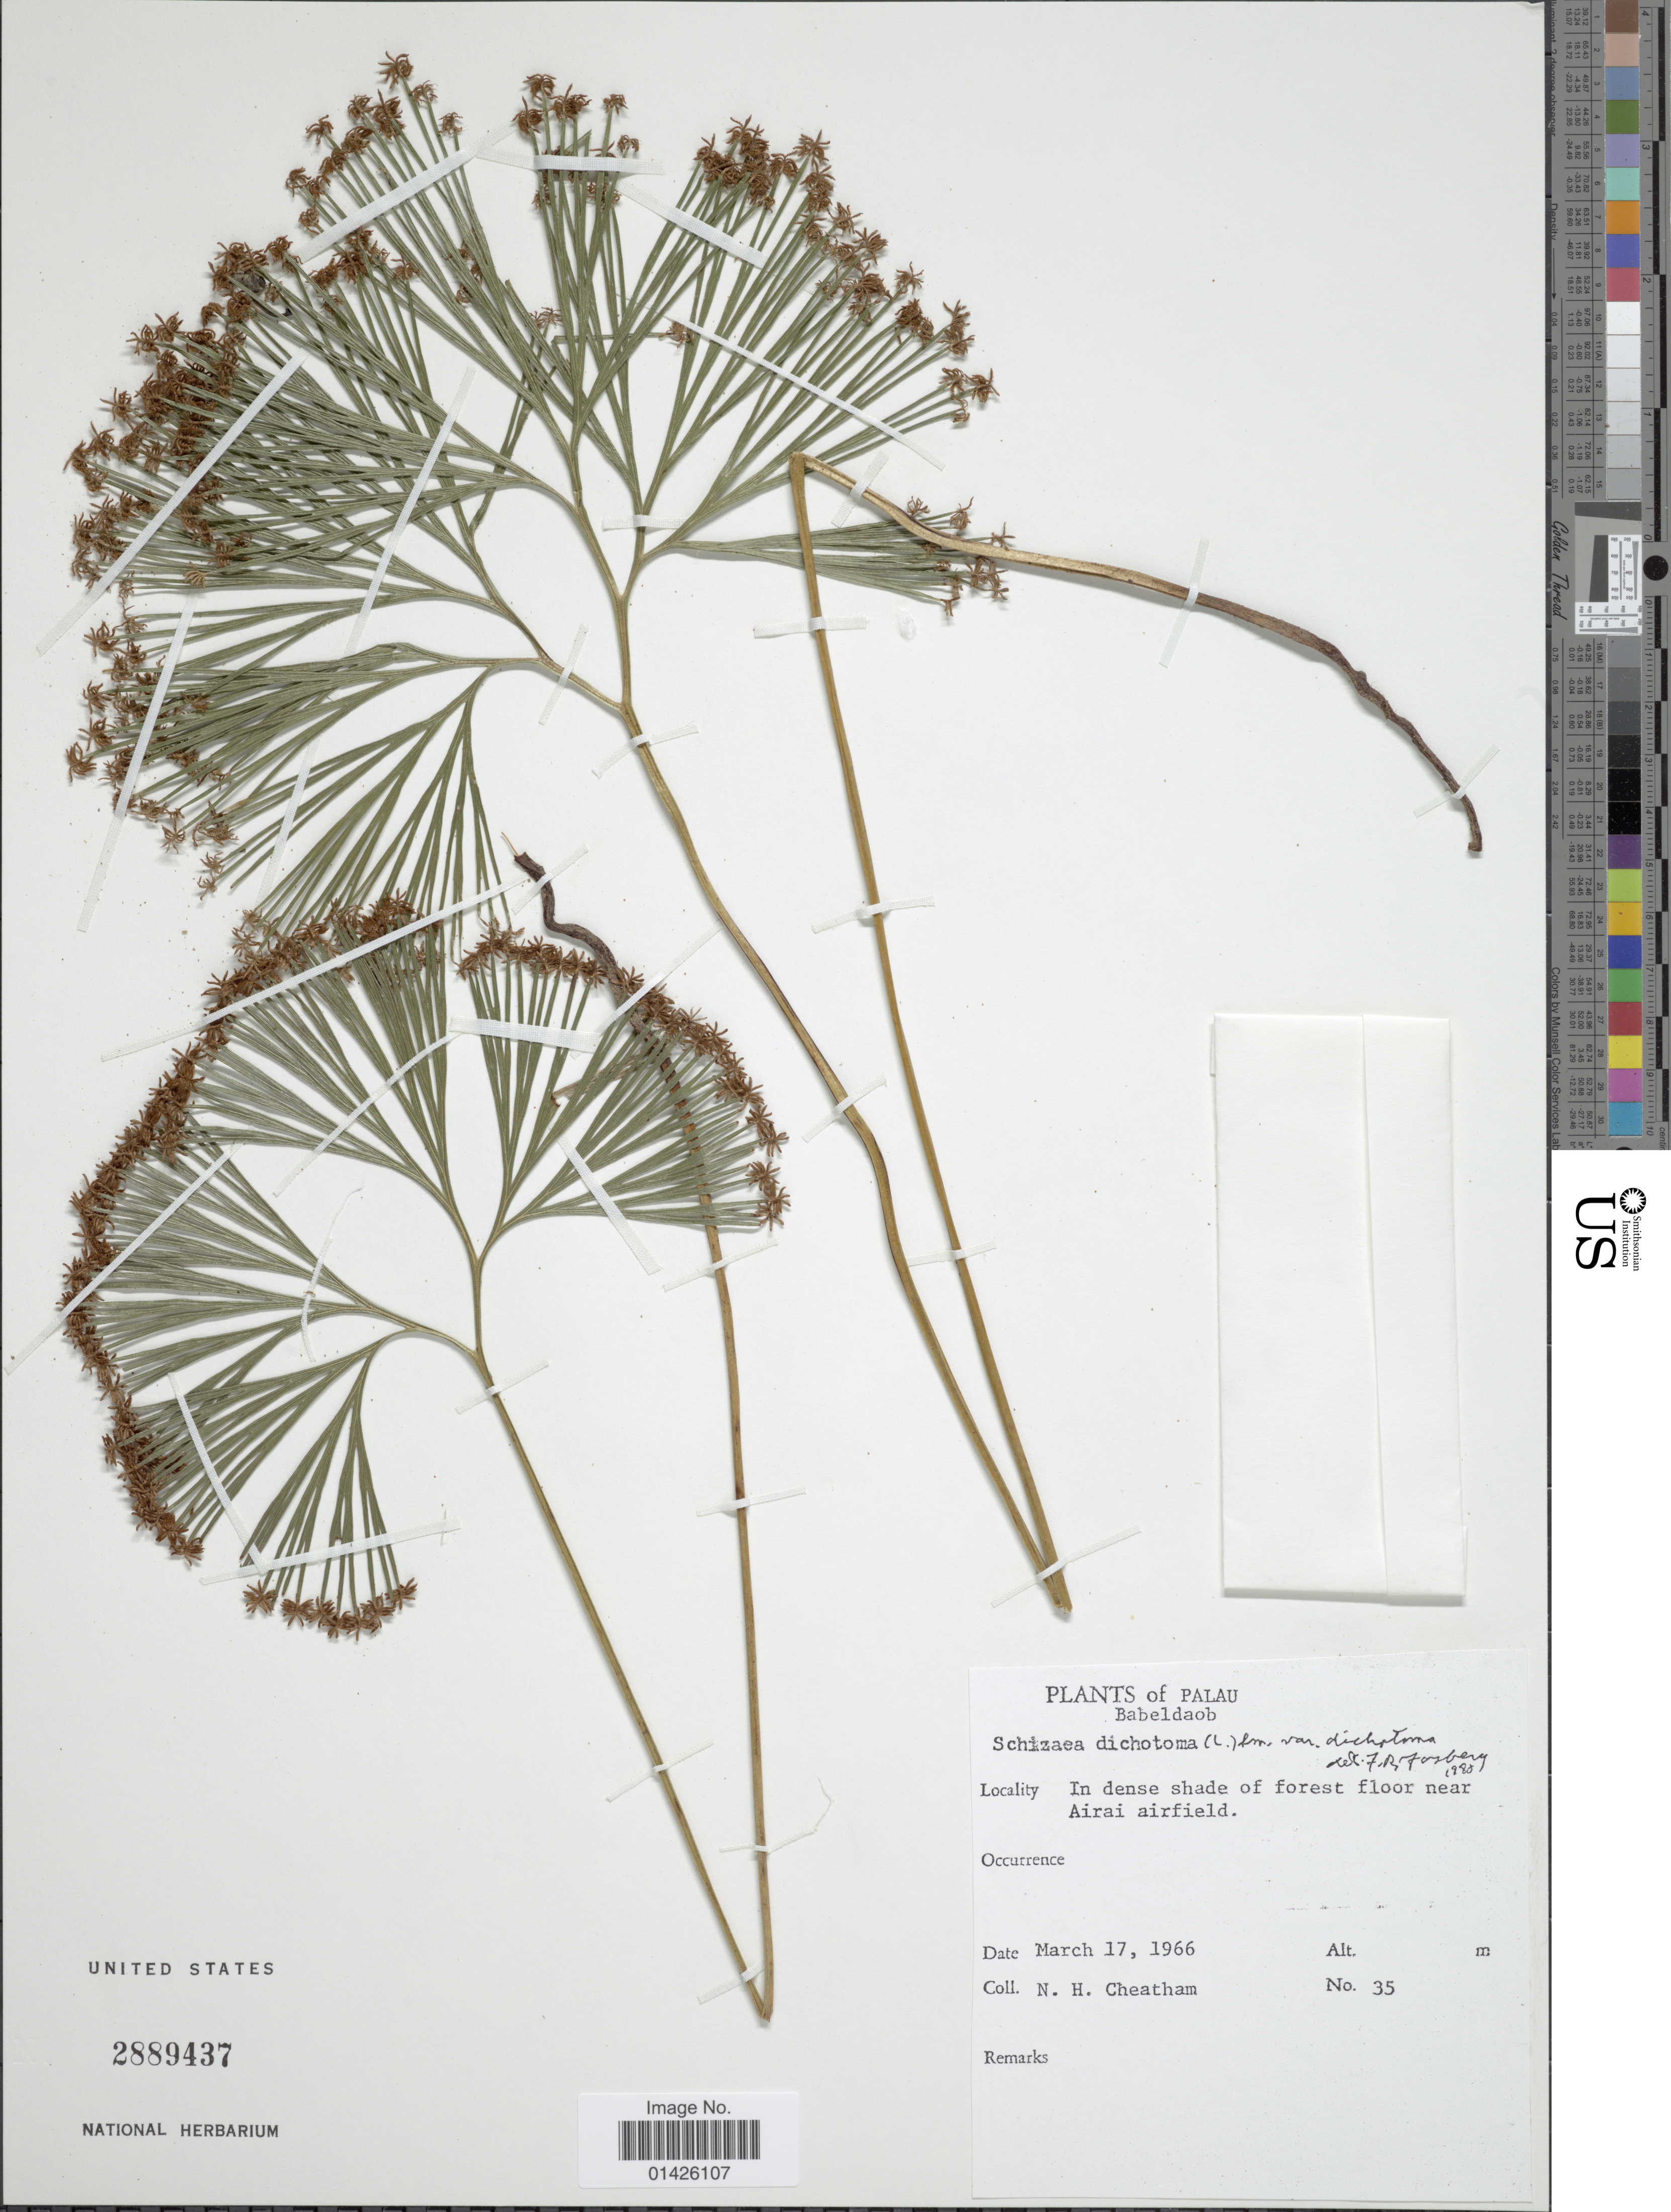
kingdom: Plantae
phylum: Tracheophyta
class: Polypodiopsida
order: Schizaeales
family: Schizaeaceae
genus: Schizaea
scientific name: Schizaea dichotoma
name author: (L.) J. Sm.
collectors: N. H. Cheatham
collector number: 35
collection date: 1966-03-17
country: Palau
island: Babeldaob [Babelthuap]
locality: Palau, Babeldaob, In dense shade of forest floor near Airai airfield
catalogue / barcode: US 2889437